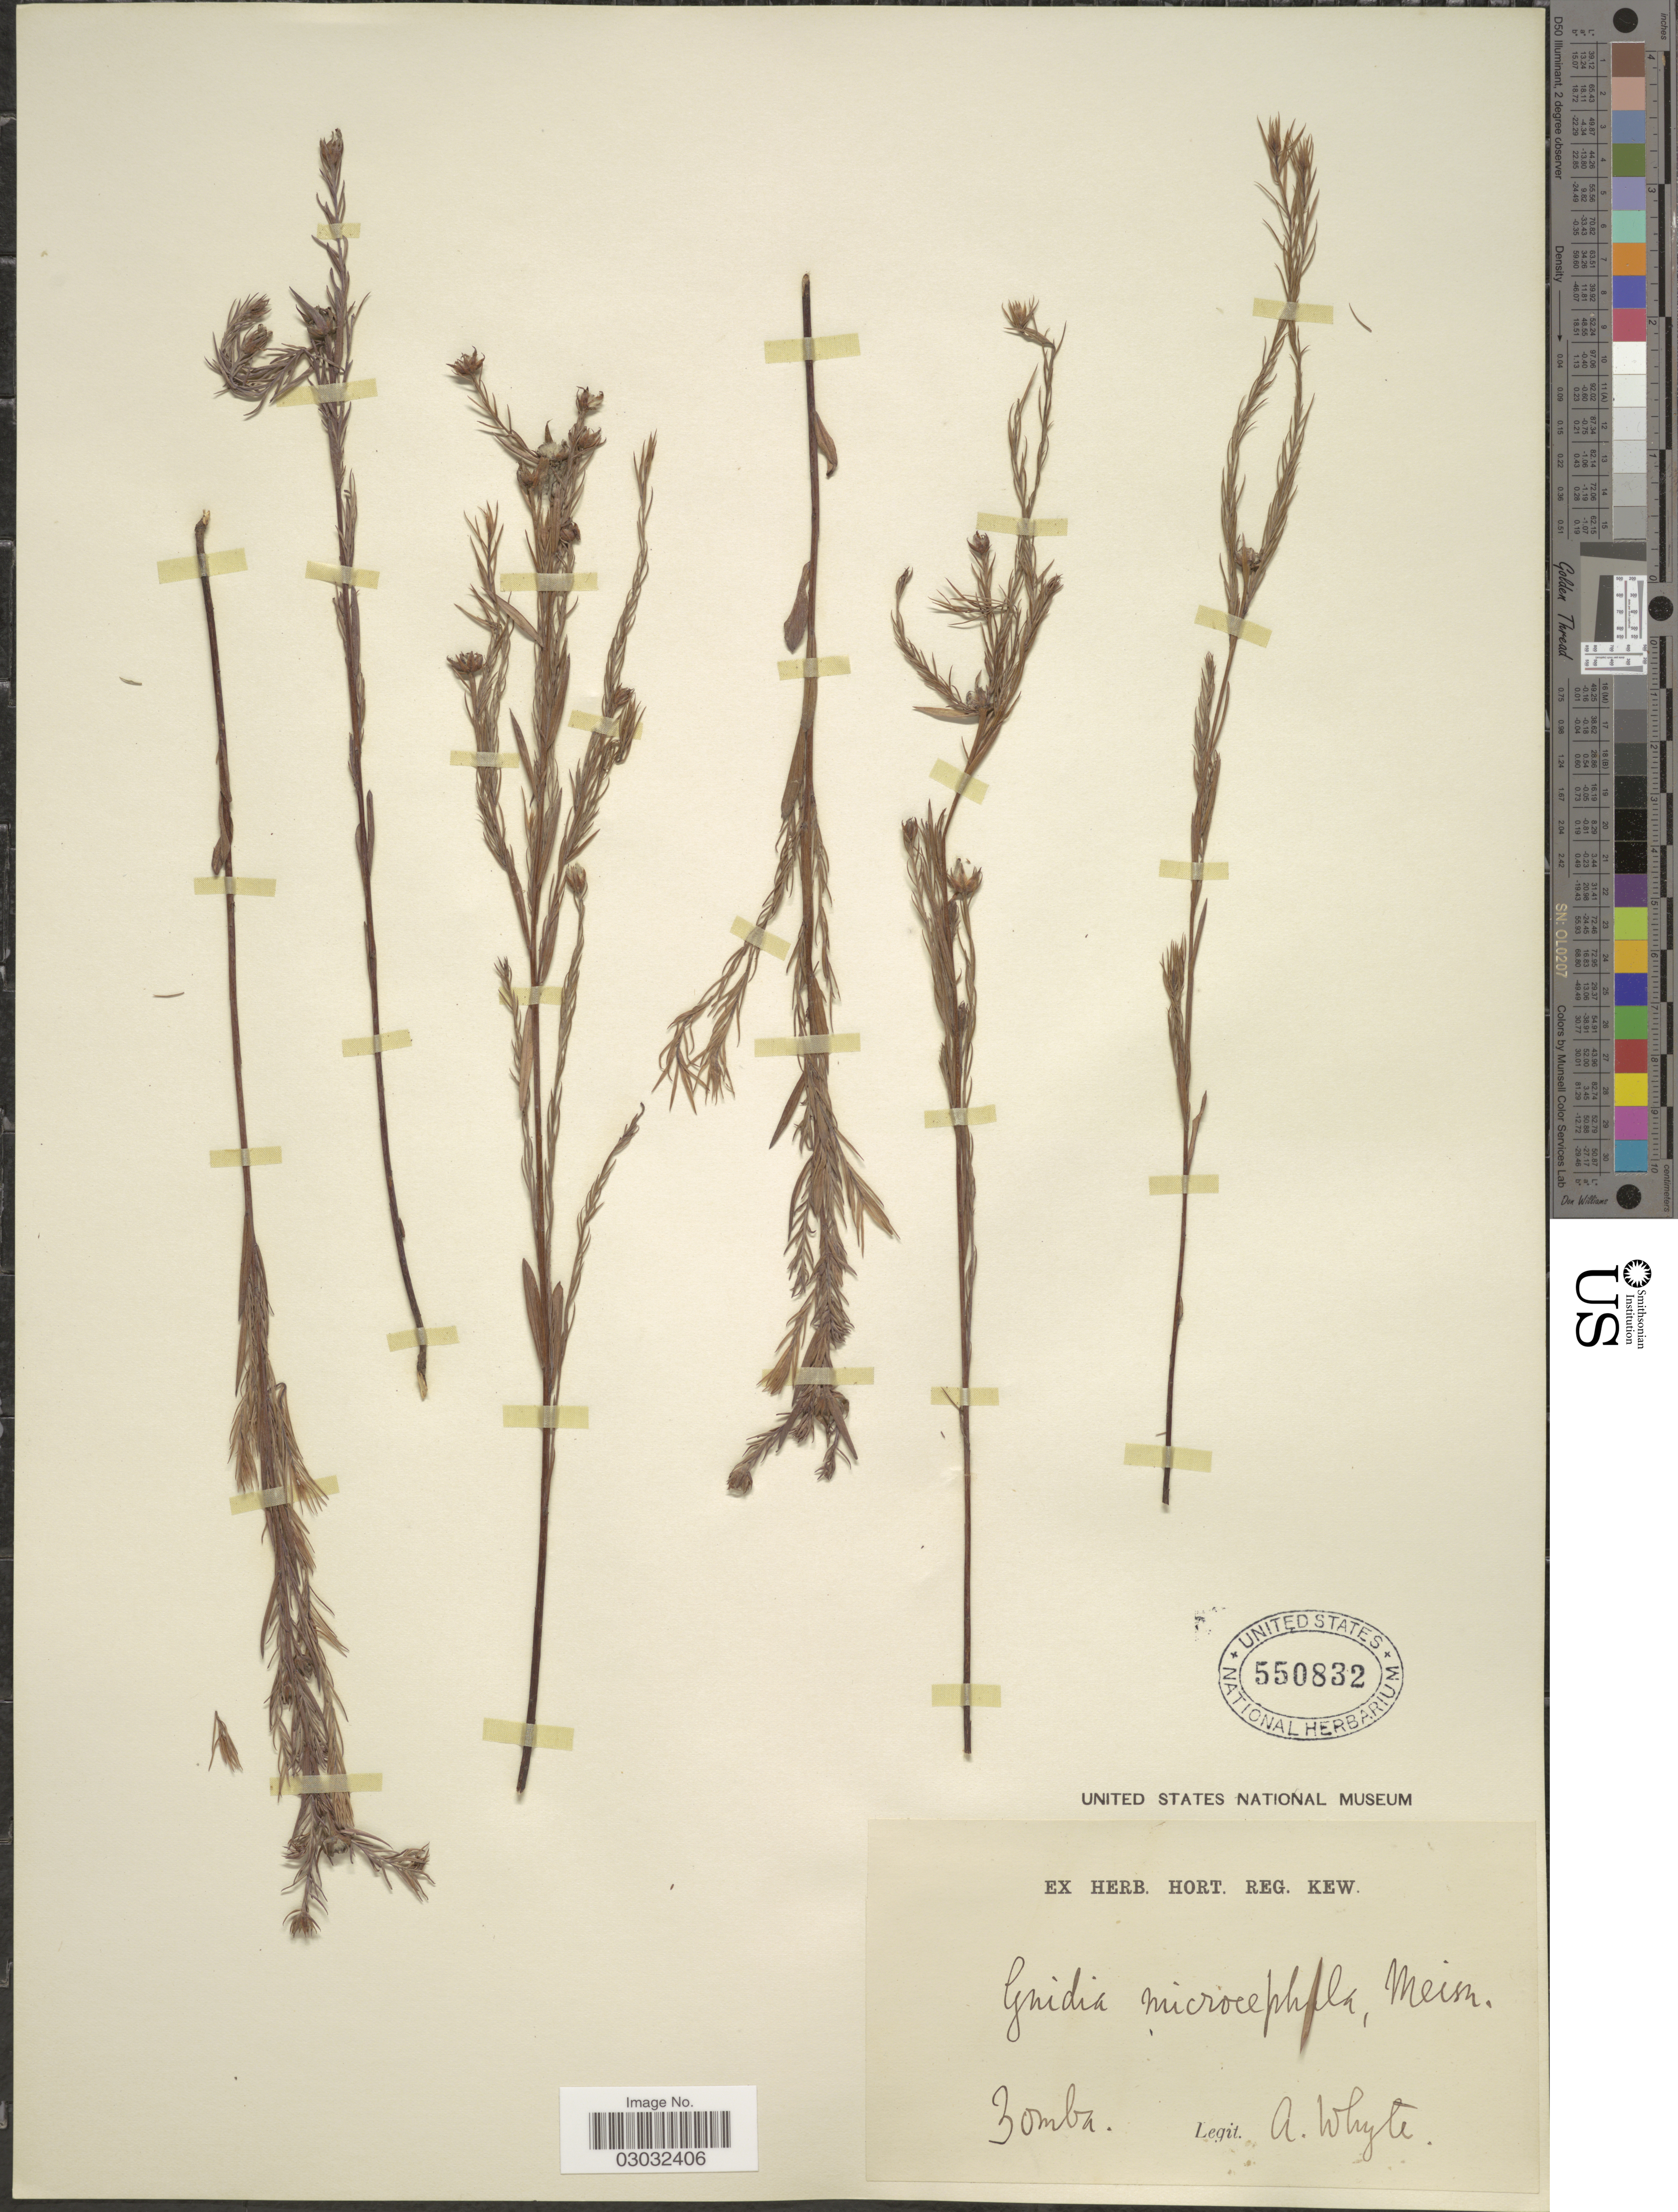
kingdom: Plantae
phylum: Tracheophyta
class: Magnoliopsida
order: Malvales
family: Thymelaeaceae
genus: Lasiosiphon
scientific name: Lasiosiphon microcephalus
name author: (Meisn.) J.C. Manning & Magee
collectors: A. Whyte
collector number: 3omba?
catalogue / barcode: US 550832